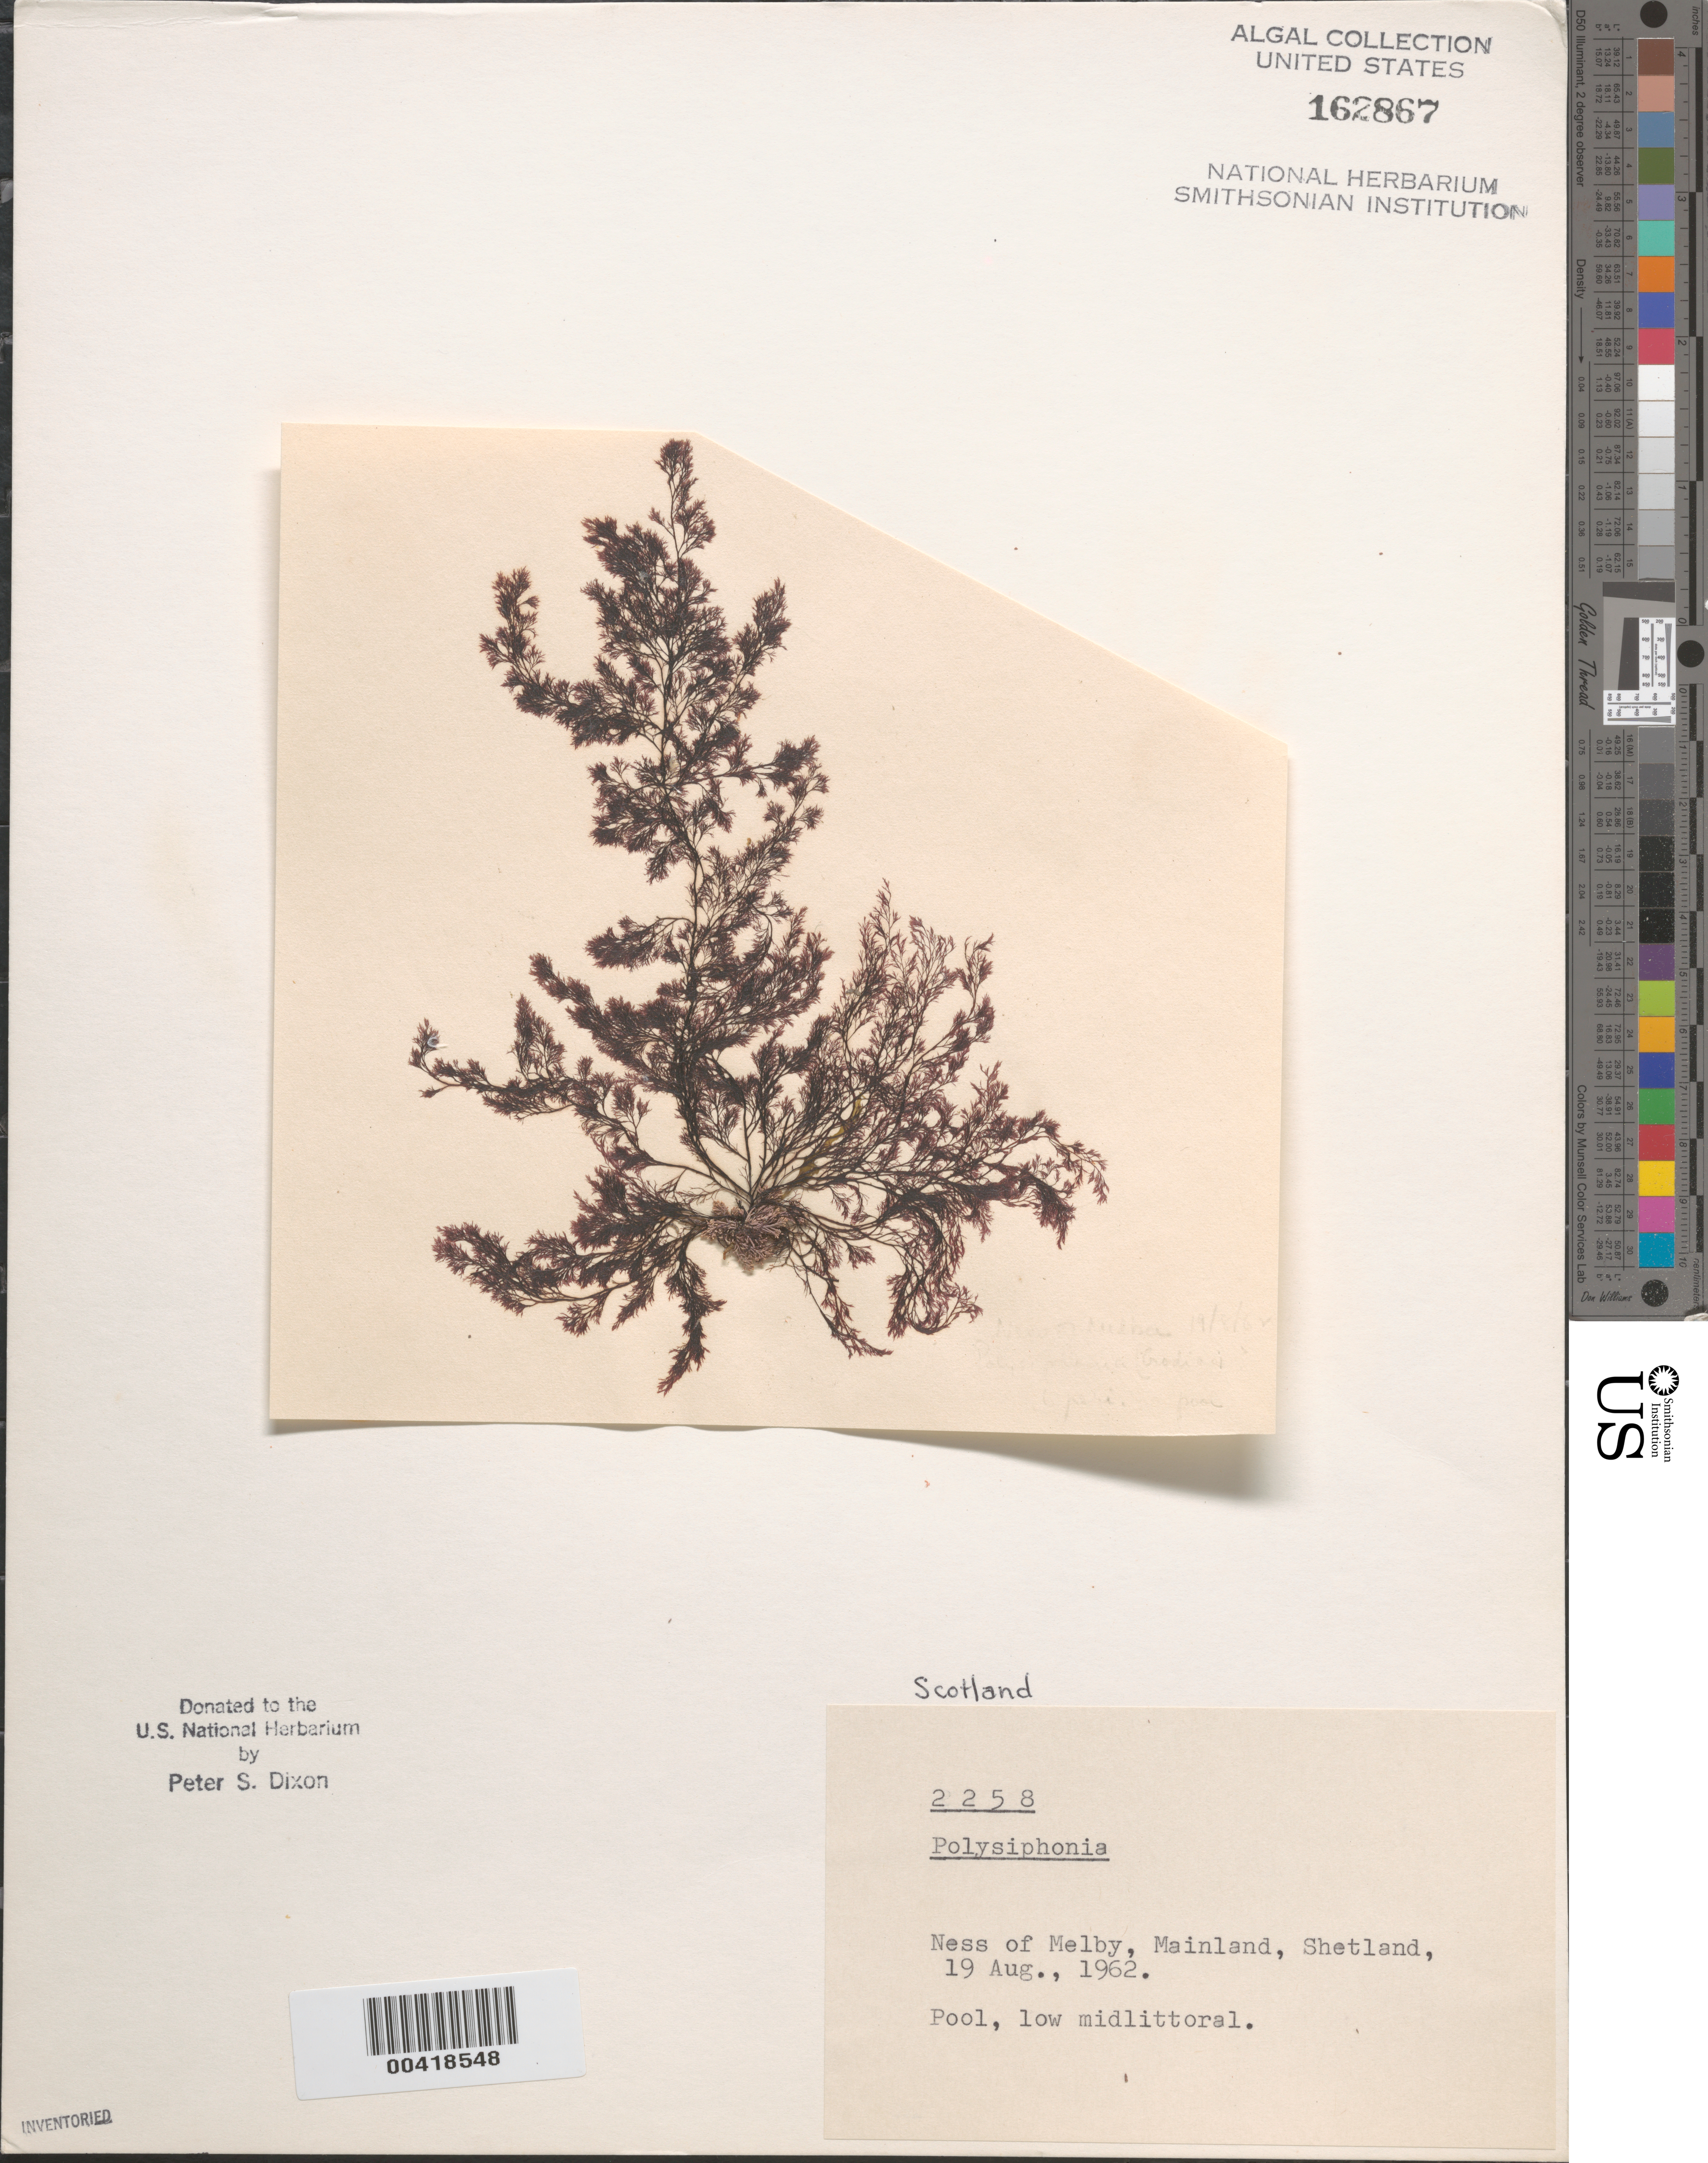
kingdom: Plantae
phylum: Rhodophyta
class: Florideophyceae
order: Ceramiales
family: Rhodomelaceae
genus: Polysiphonia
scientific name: Polysiphonia sp.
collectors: P. S. Dixon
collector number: PSD 2258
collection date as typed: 19 Aug 1962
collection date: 1962-08-19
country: United Kingdom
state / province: Scotland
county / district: Shetland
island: Mainland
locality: Ness of Melby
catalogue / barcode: US 162867